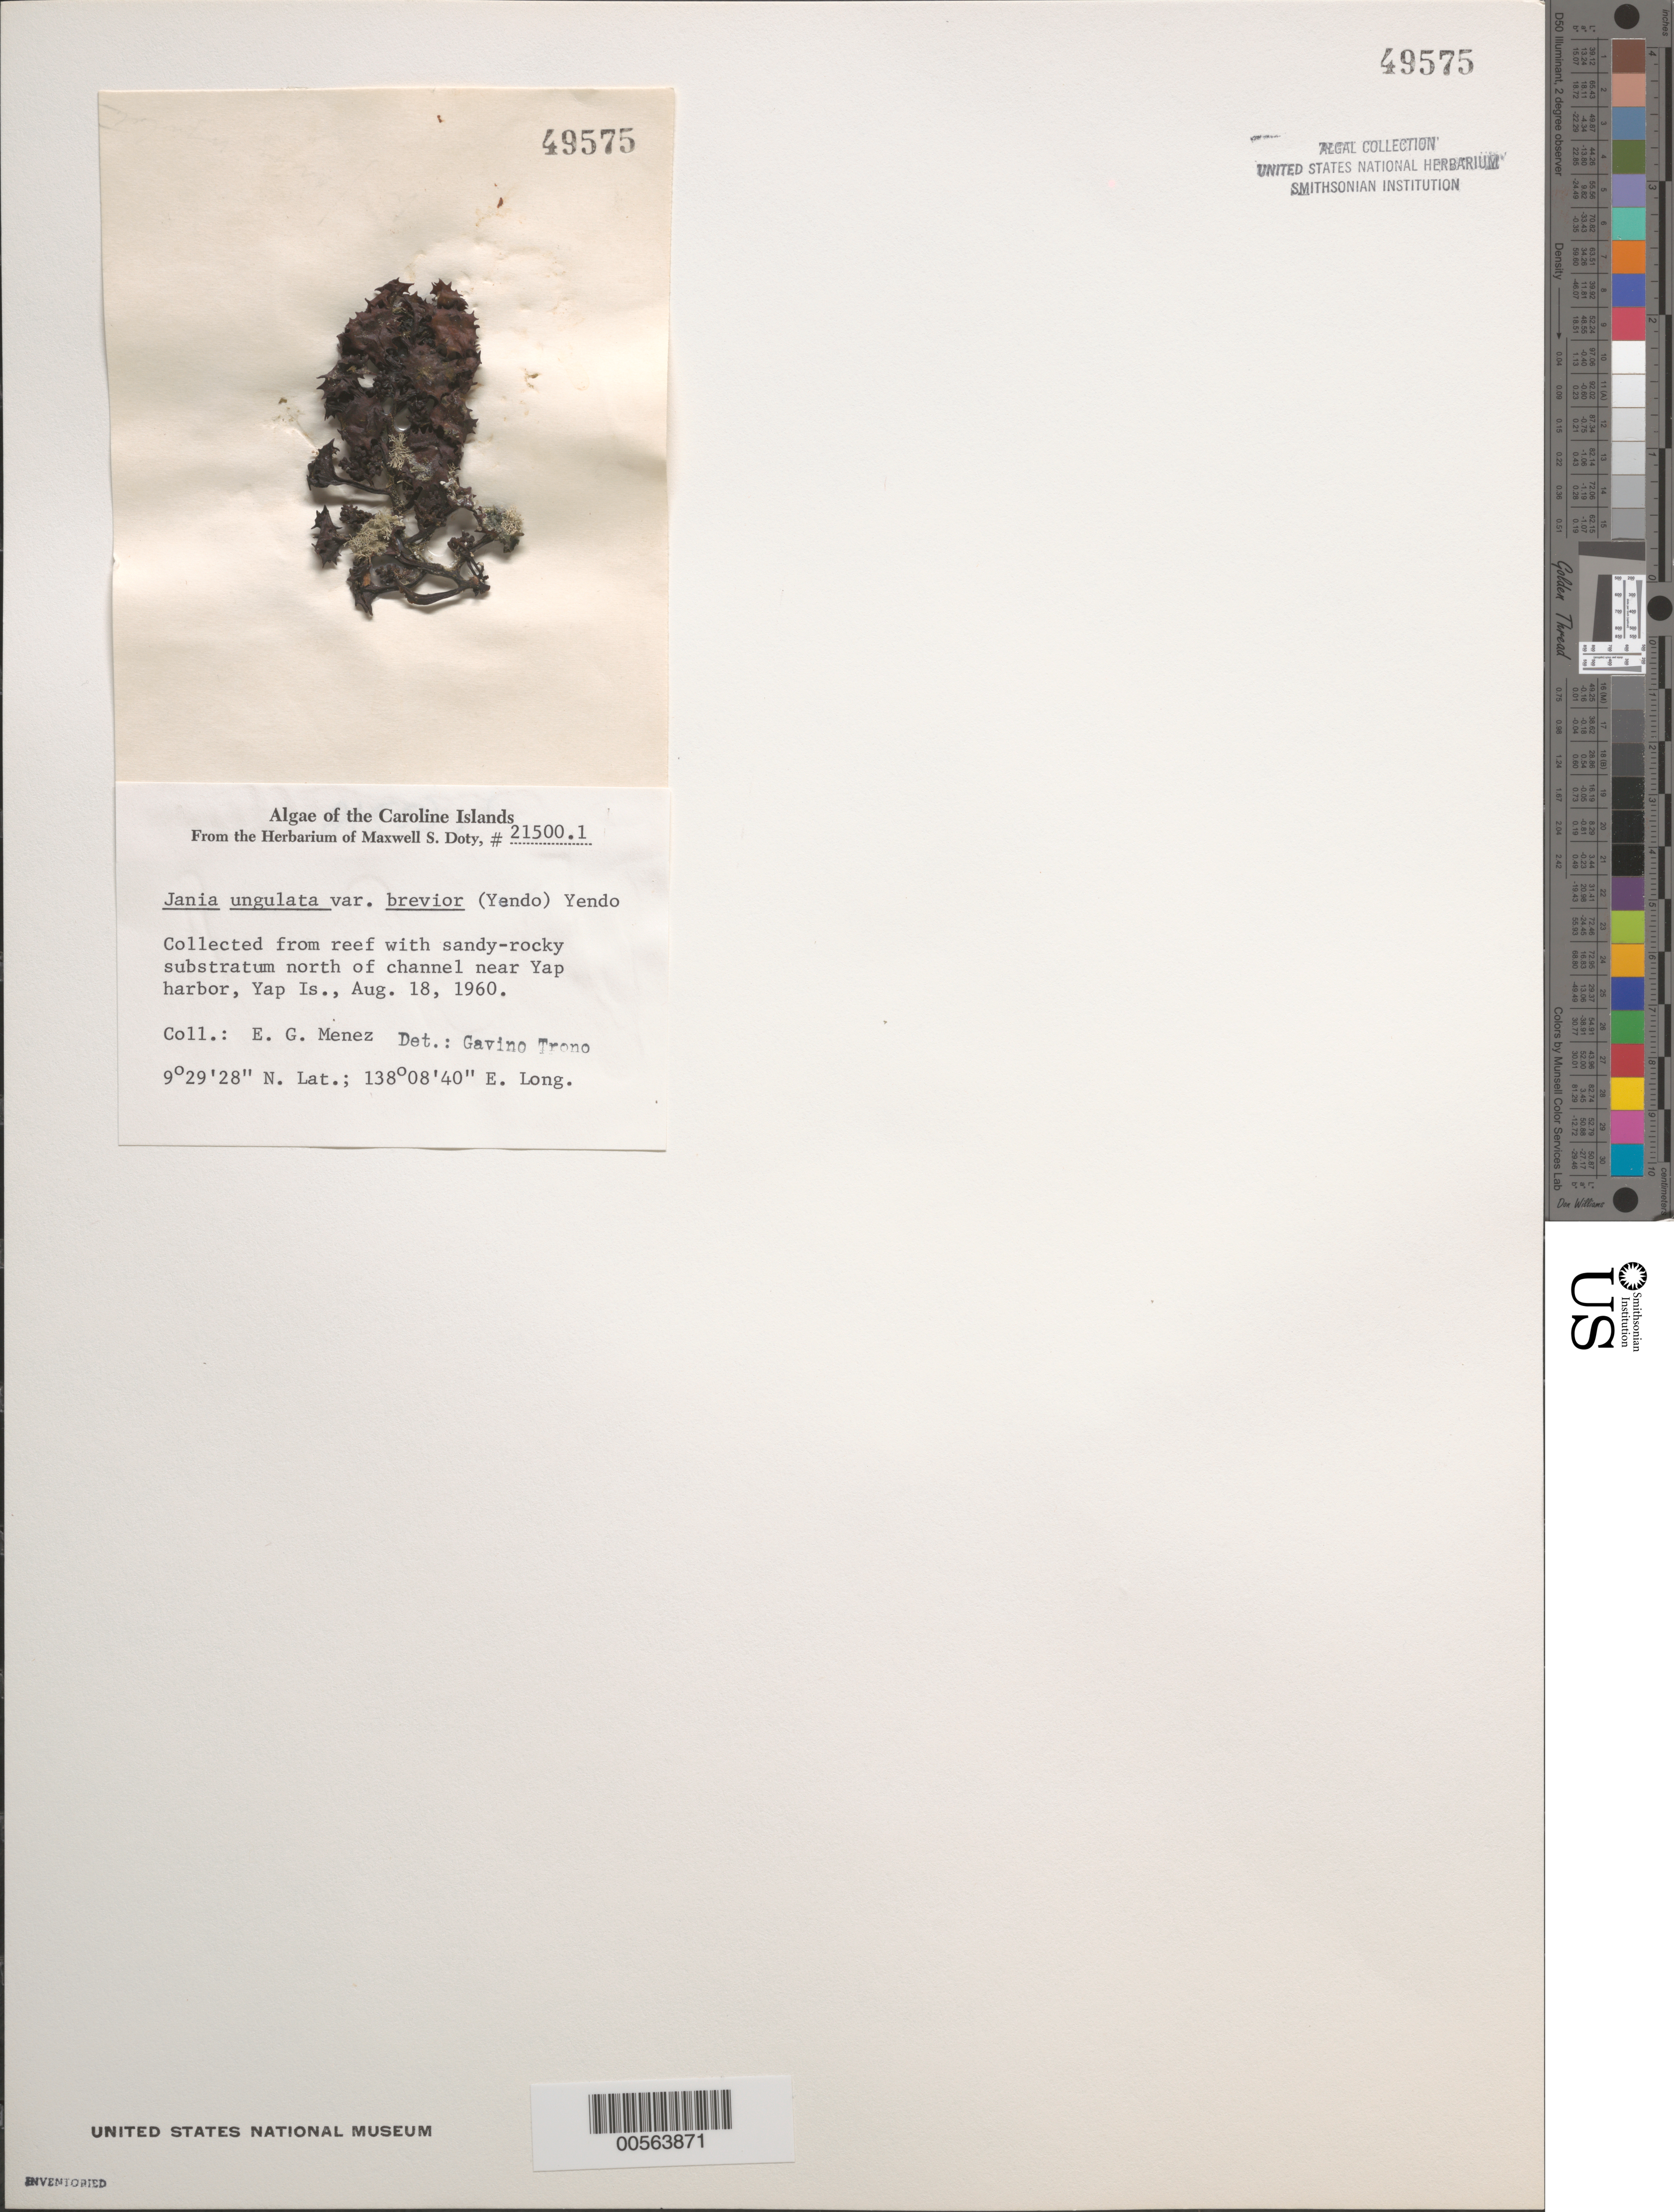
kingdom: Plantae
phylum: Rhodophyta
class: Florideophyceae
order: Corallinales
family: Corallinaceae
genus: Jania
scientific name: Jania ungulata var. brevior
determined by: Trono, Gavino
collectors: Meñez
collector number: MSD 21500.1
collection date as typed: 18 Aug 1960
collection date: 1960-08-18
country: Micronesia, Federated States of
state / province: Yap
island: Yap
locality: Reef north of channel near Yap Harbor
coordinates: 9 29' 28" N, 138 08' 40" E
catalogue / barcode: US 49575